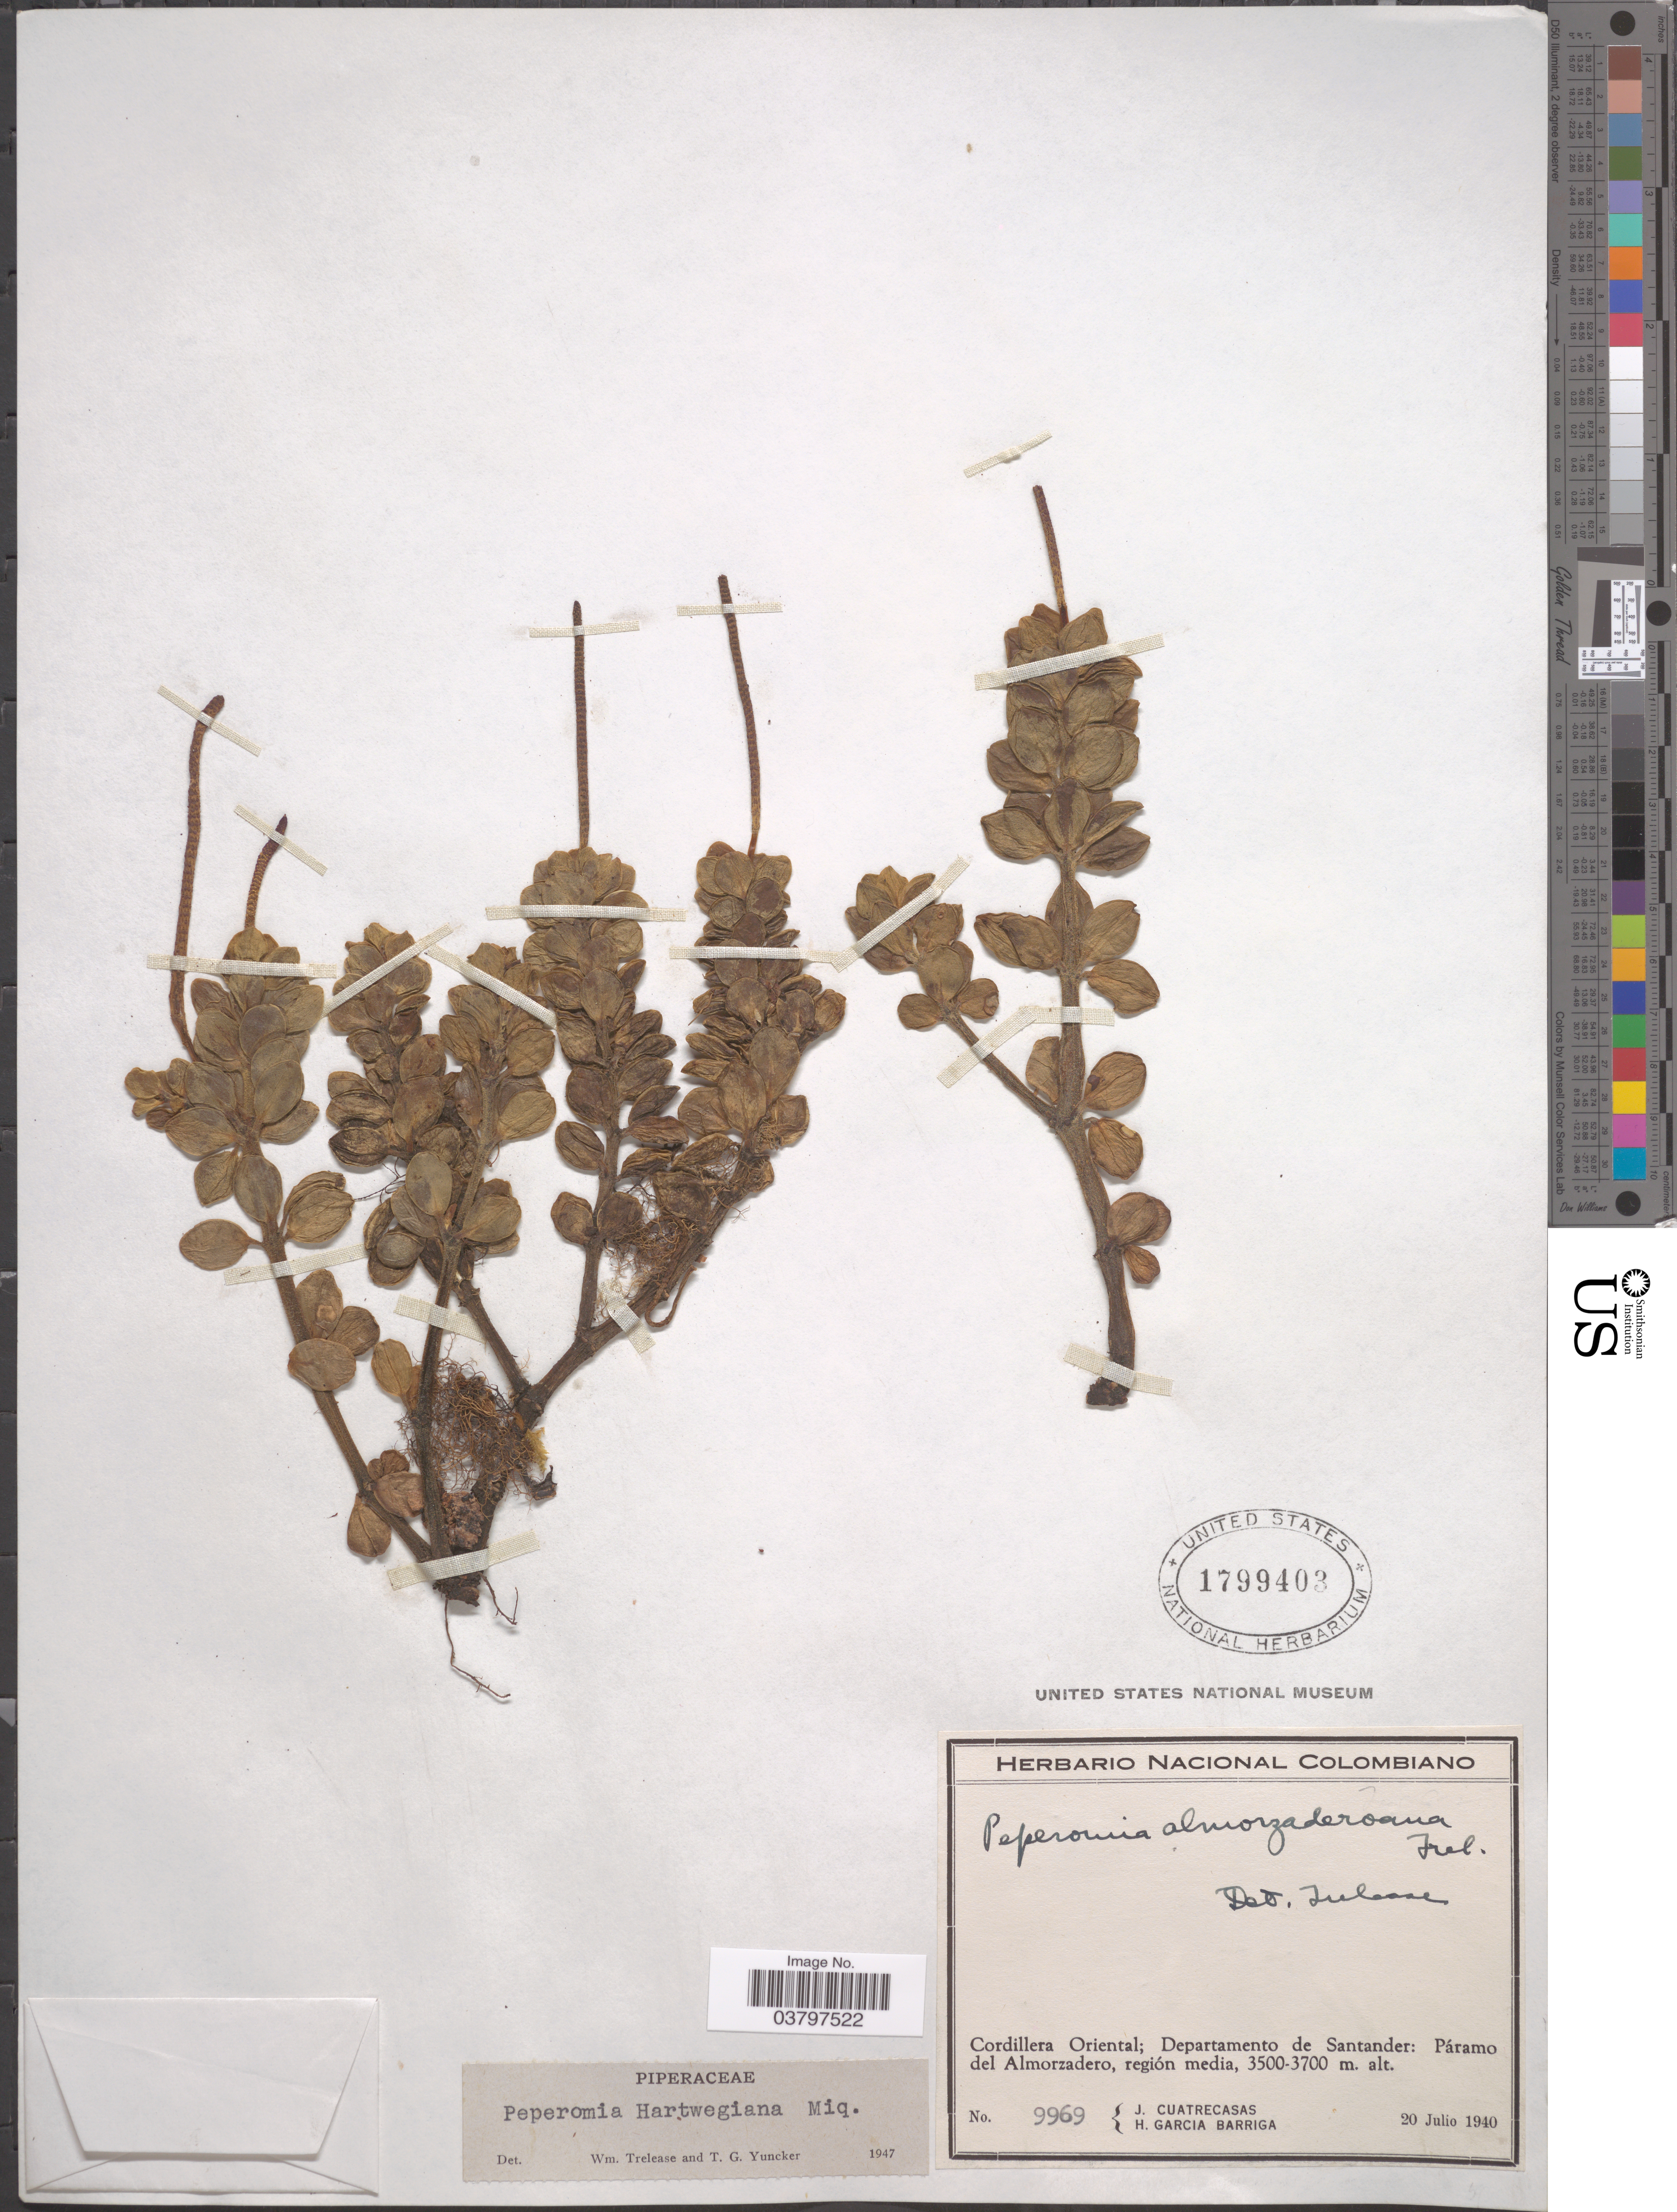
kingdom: Plantae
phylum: Tracheophyta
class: Magnoliopsida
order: Piperales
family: Piperaceae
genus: Peperomia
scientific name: Peperomia hartwegiana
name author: Miq.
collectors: J. Cuatrecasas & H. García Barriga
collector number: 9969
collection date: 1940-07-20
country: Colombia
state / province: Santander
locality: Cordillera Oriental; Departamento de Santander: Páramo del Almorzadero, región media.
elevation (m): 3500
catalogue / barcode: US 1799403